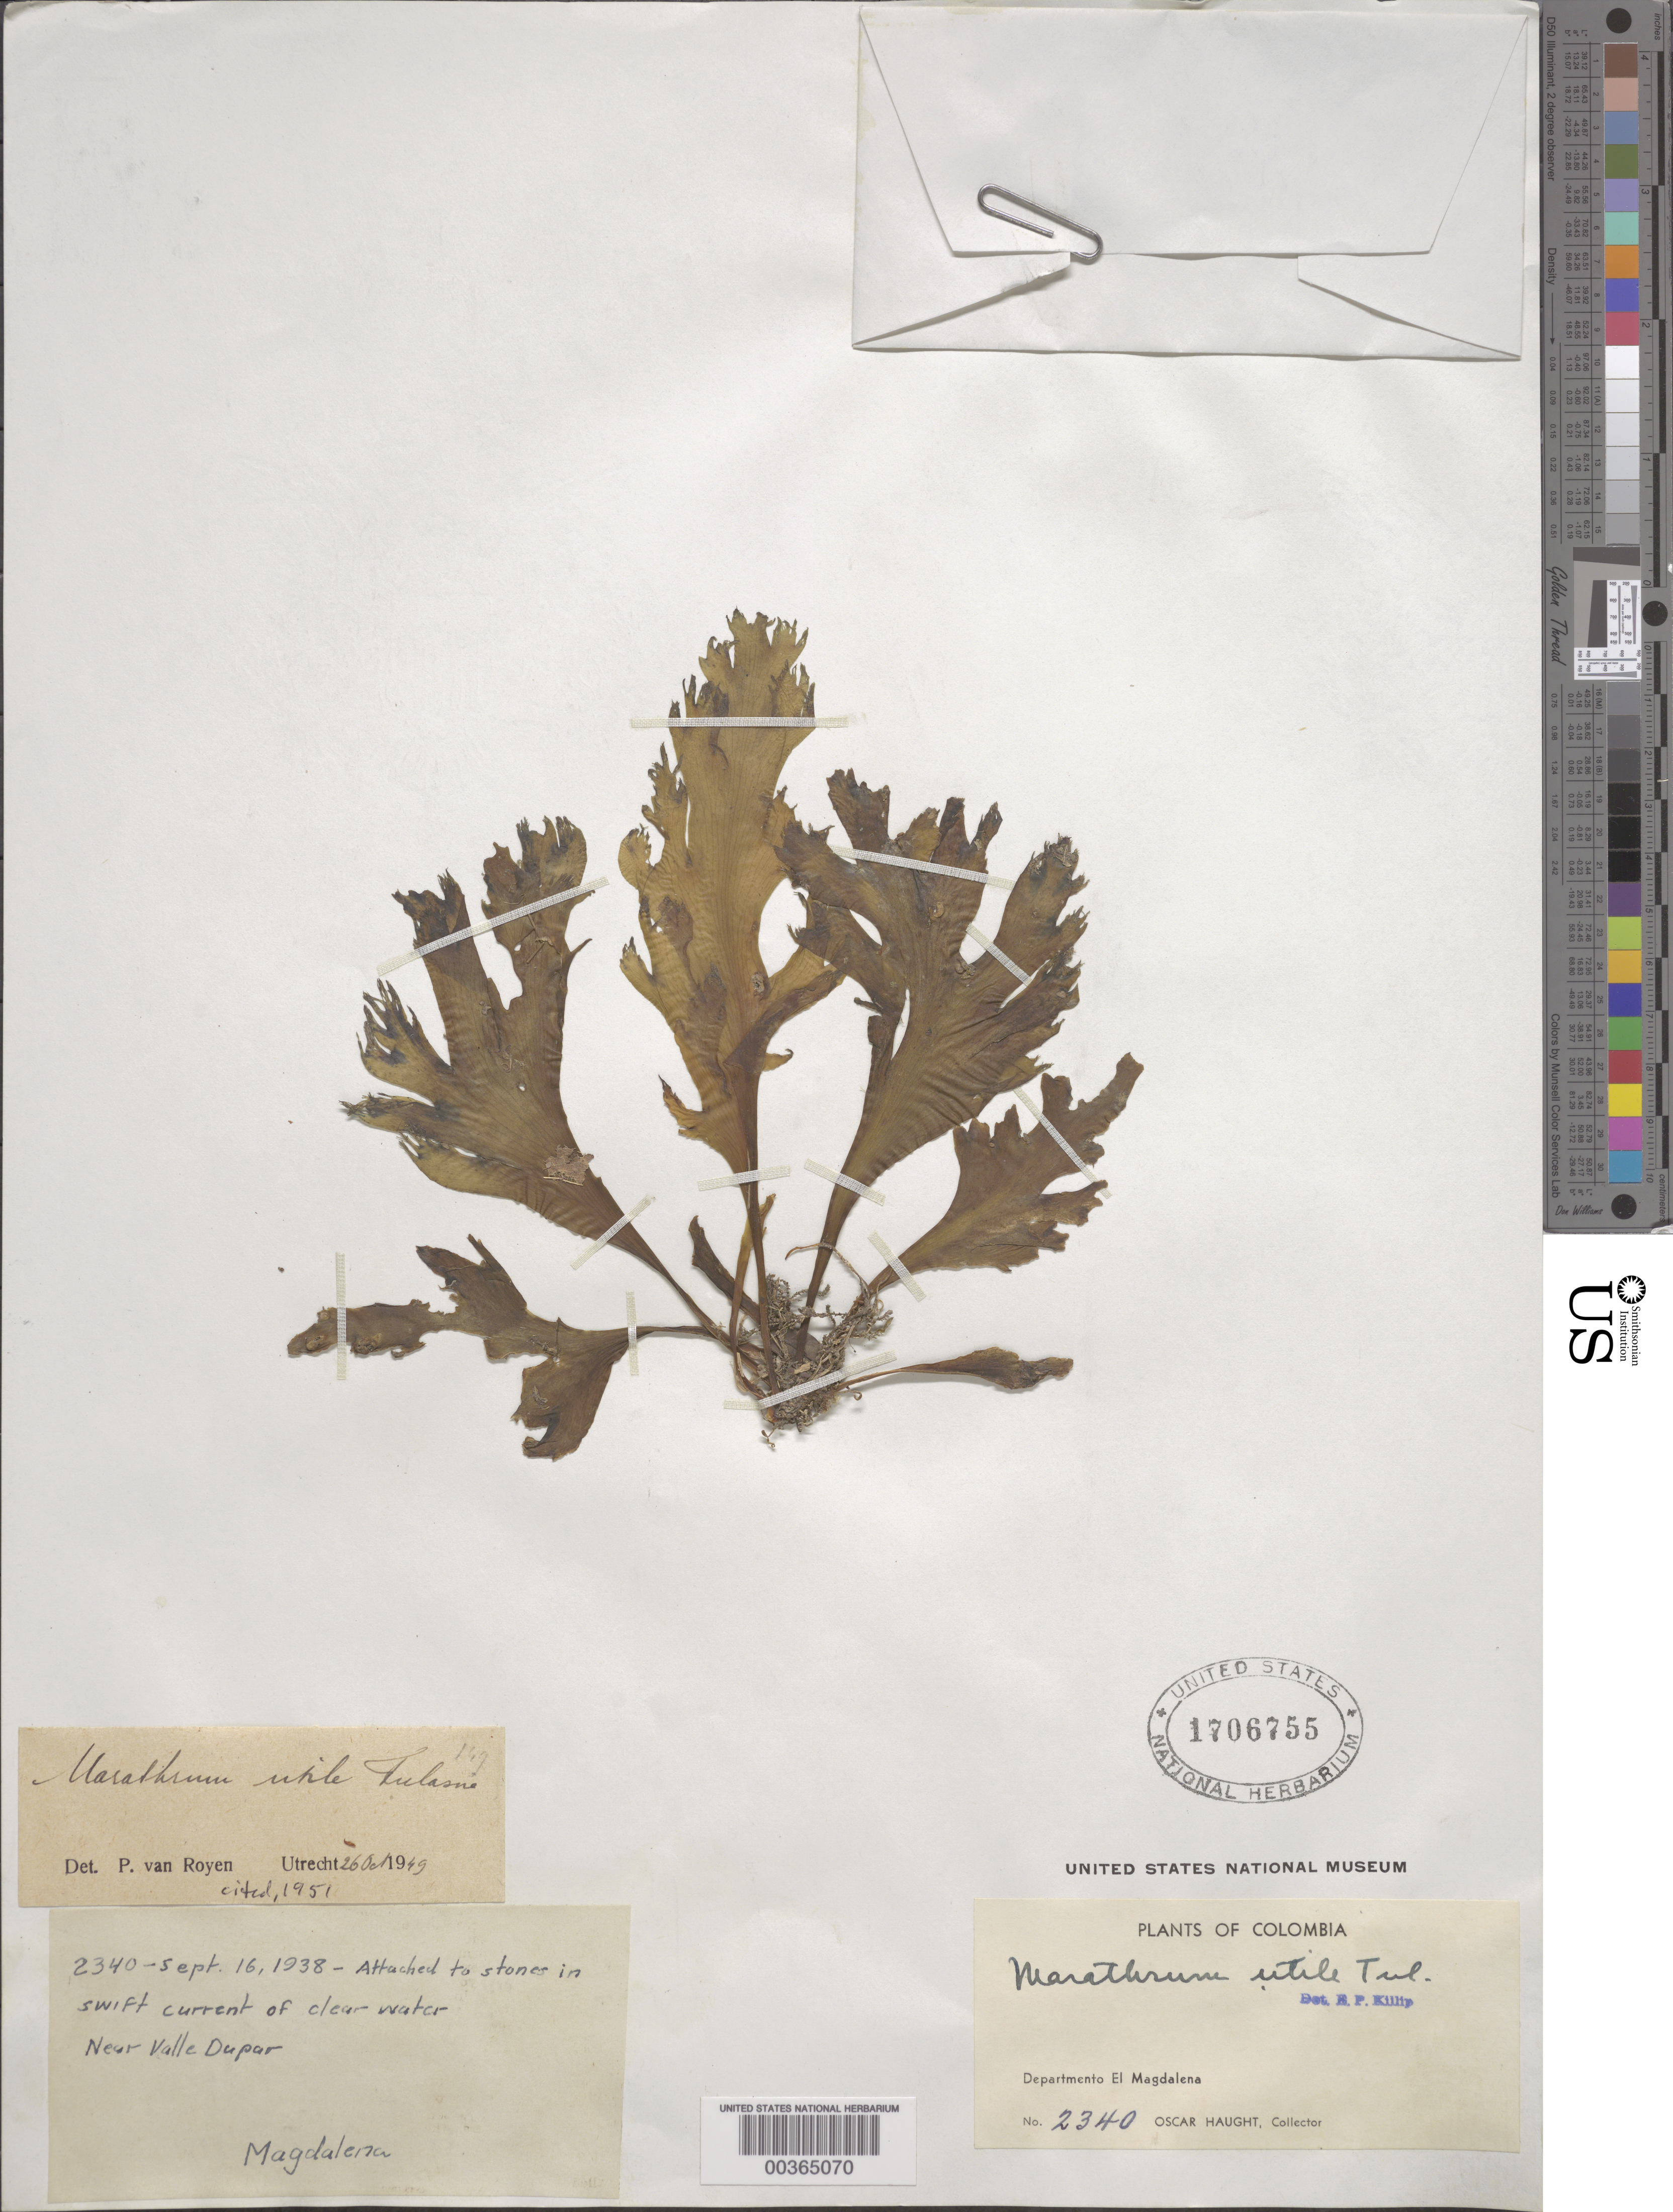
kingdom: Plantae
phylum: Tracheophyta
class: Magnoliopsida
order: Malpighiales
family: Podostemaceae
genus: Marathrum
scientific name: Marathrum utile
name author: Tul.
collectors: O. L. Haught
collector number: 2340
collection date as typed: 16 Sep 1938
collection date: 1938-09-16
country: Colombia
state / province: Magdalena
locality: Near Valle dupar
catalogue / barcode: US 1706755